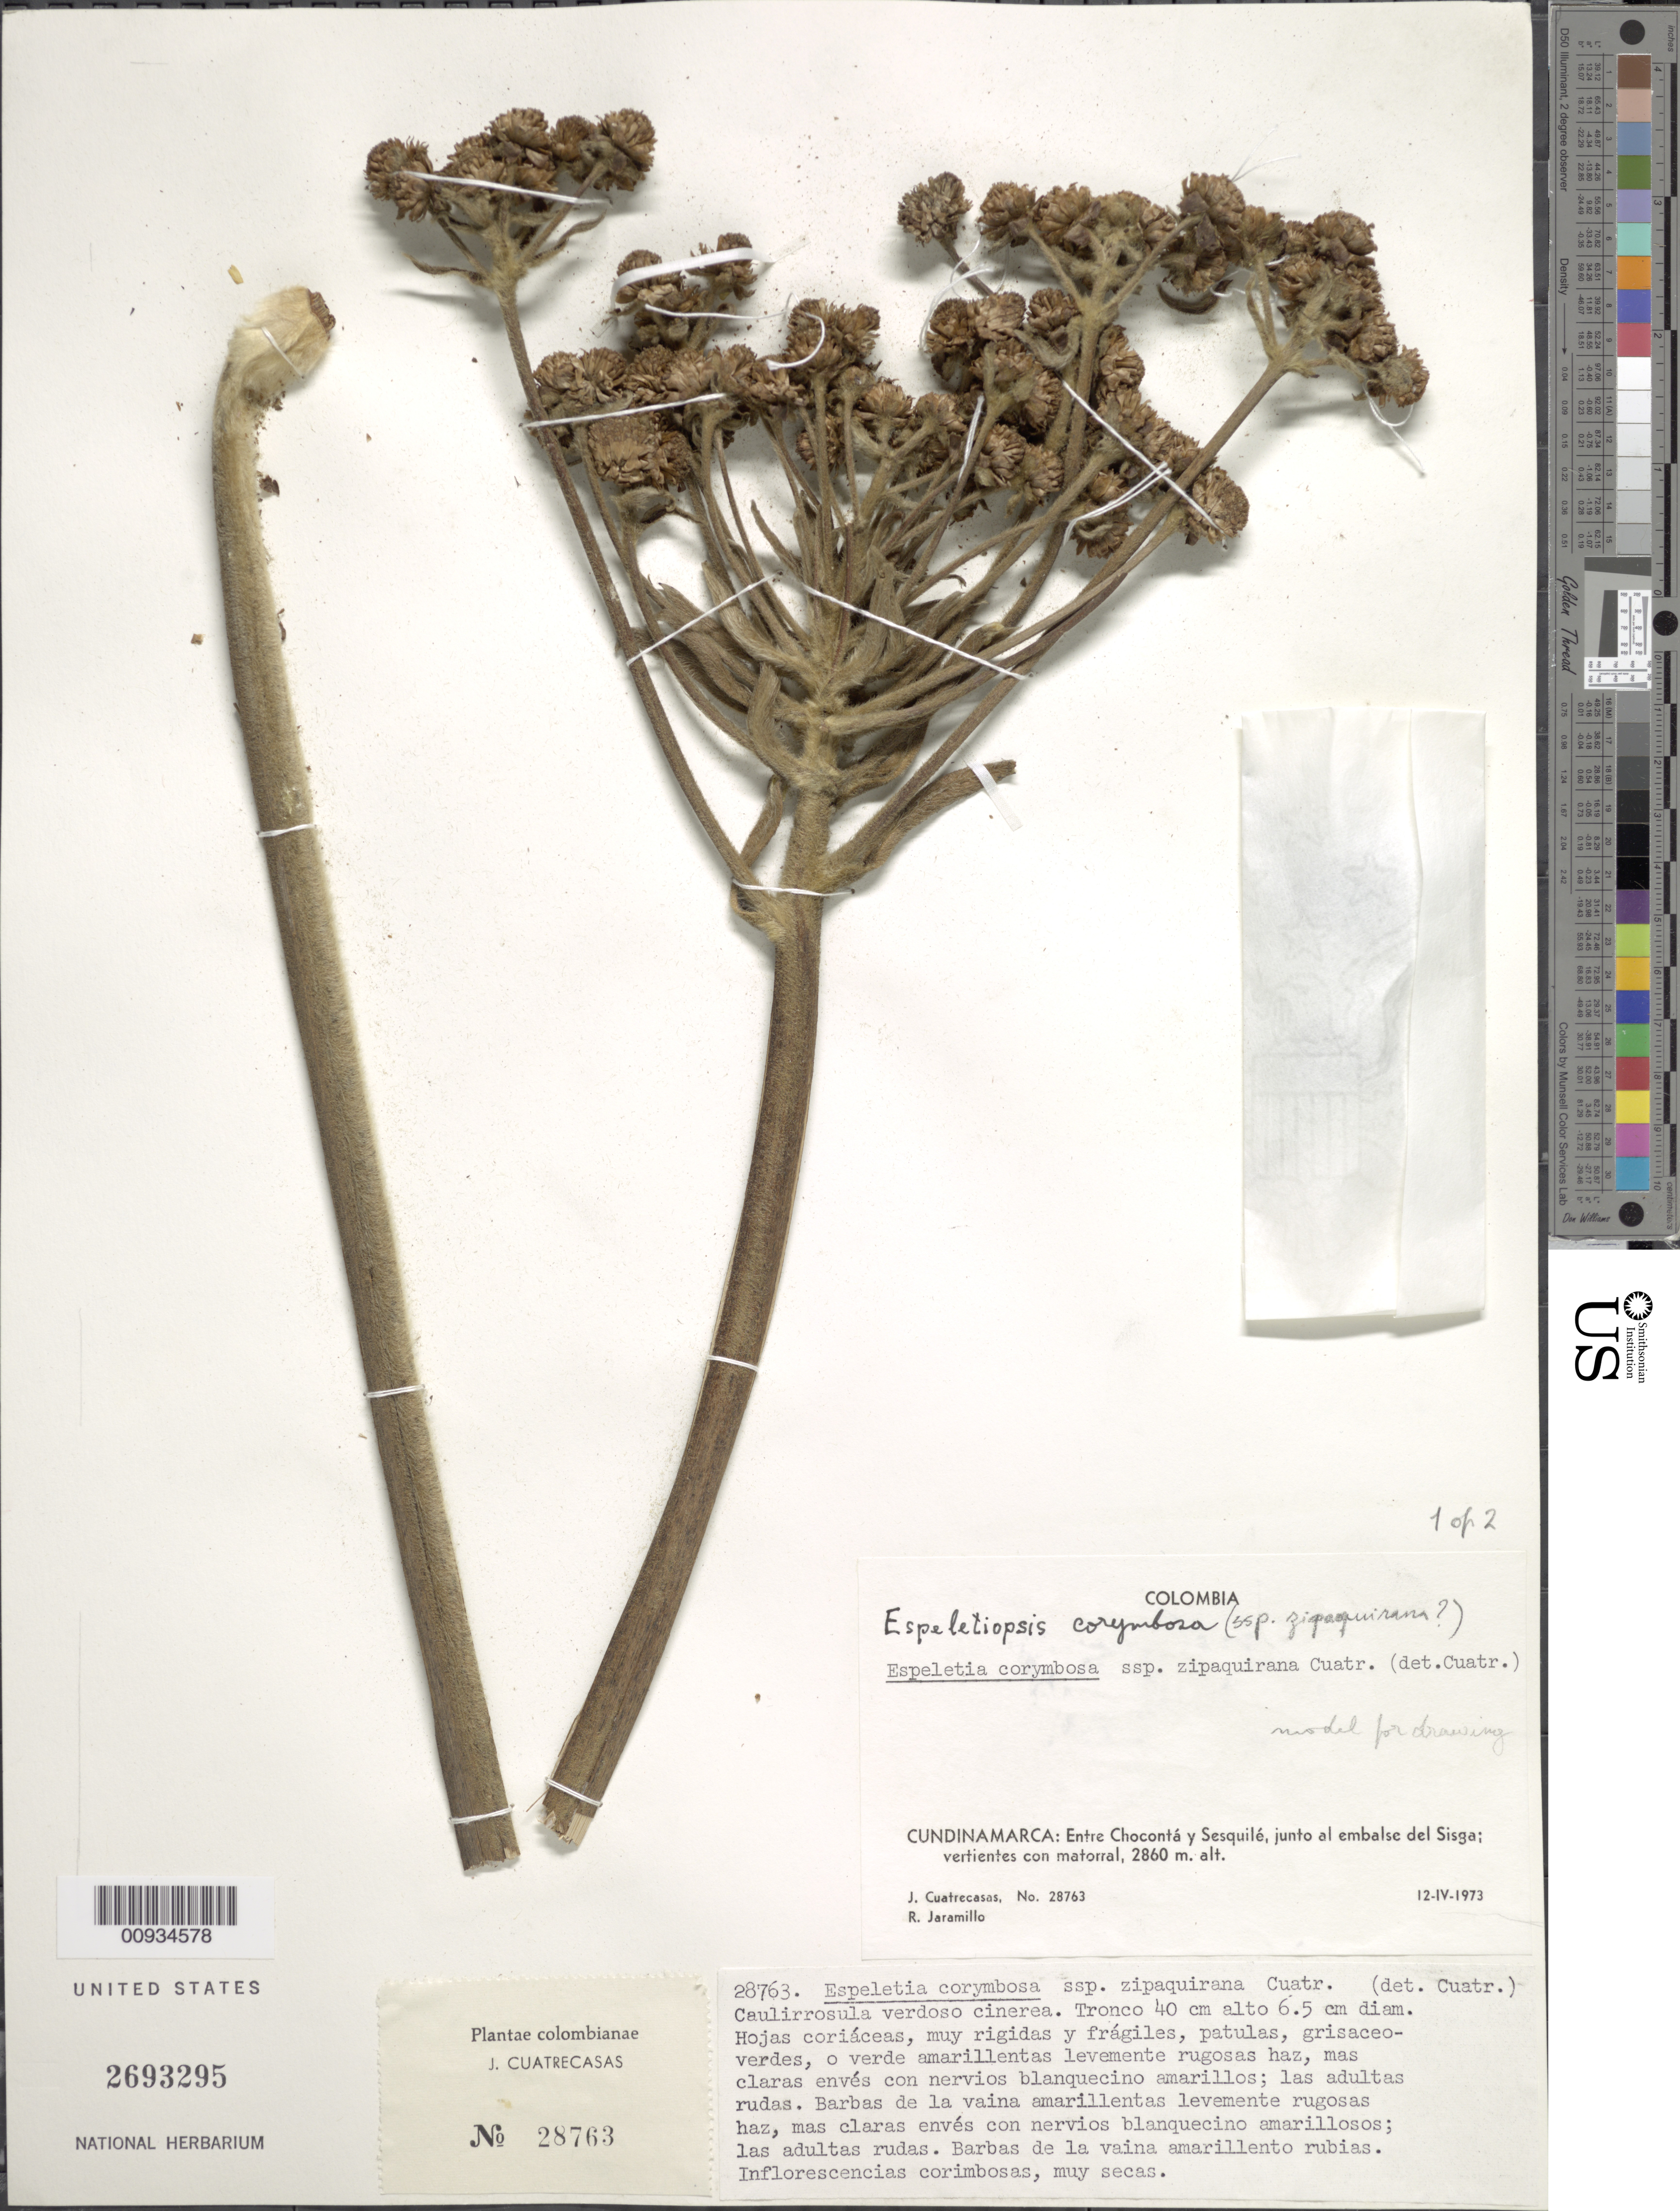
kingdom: Plantae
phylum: Tracheophyta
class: Magnoliopsida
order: Asterales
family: Asteraceae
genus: Espeletiopsis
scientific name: Espeletiopsis corymbosa subsp. zipaquirana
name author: (Cuatrec.) Cuatrec.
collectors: J. Cuatrecasas & R. Jaramillo M.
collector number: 28763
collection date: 1973-04-12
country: Colombia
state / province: Cundinamarca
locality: Entre Choconta y Sesquile, junto el embalse del Sisga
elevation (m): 2860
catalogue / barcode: US 2693295